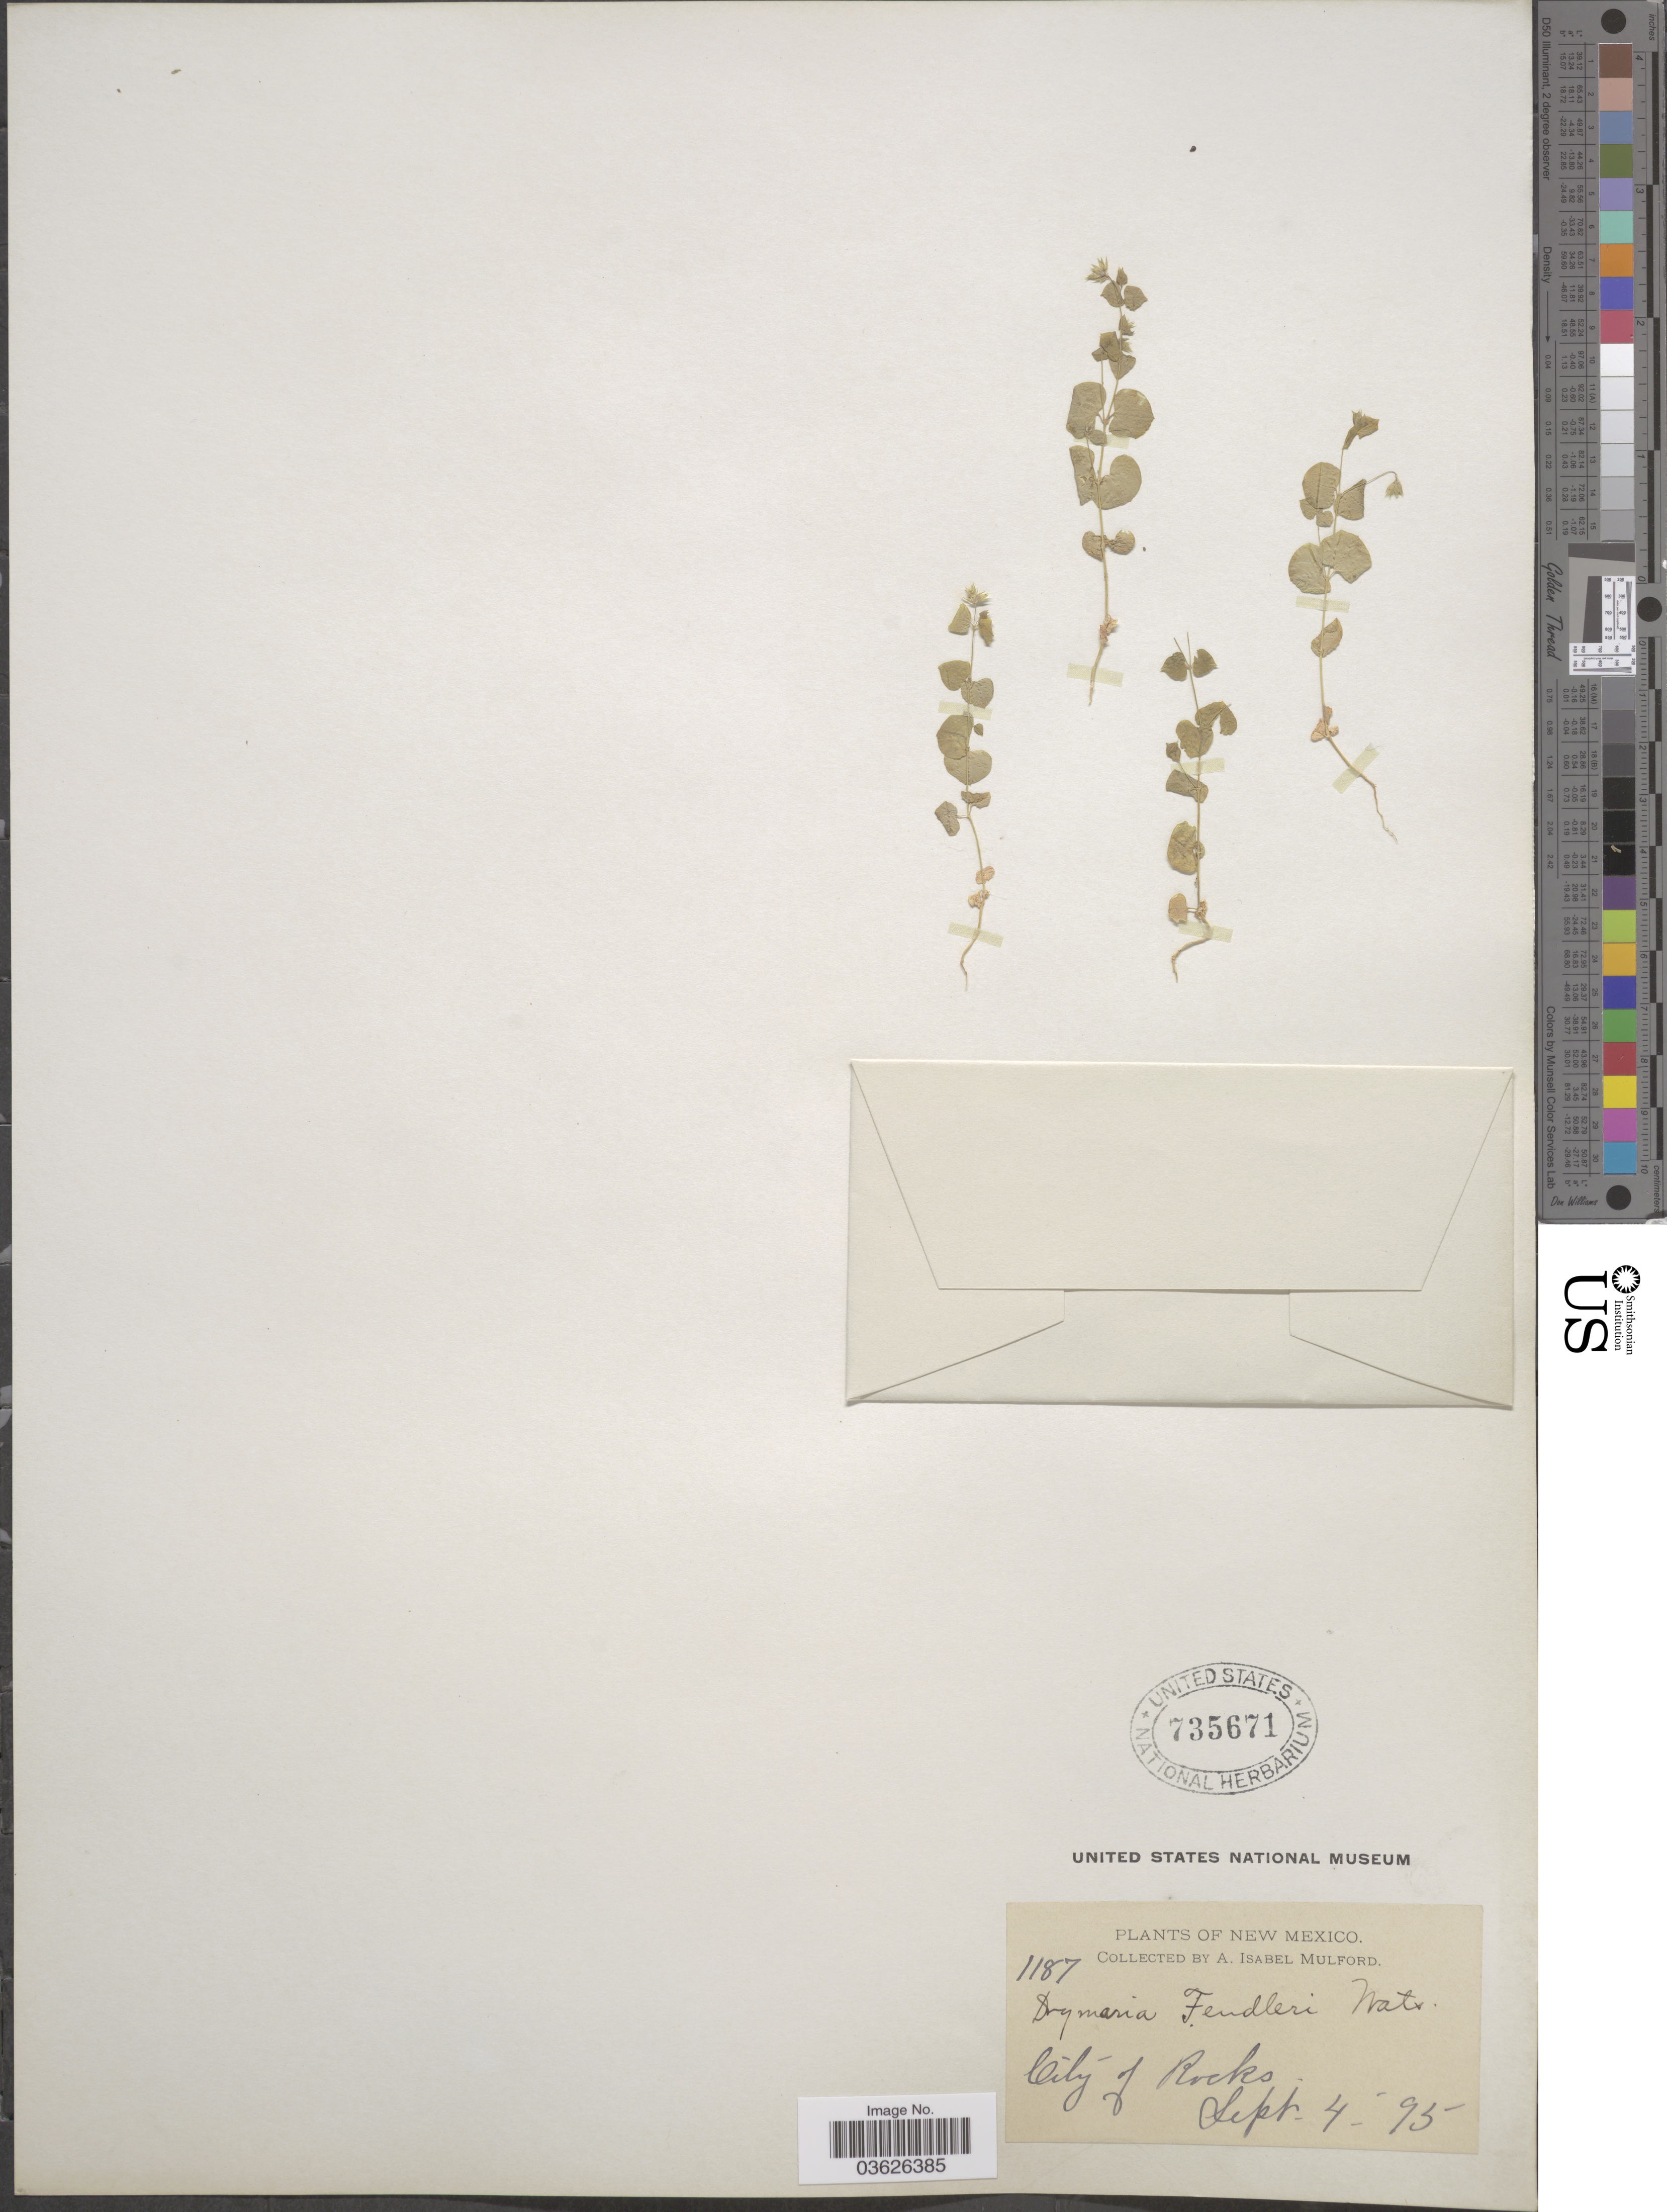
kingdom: Plantae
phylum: Tracheophyta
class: Magnoliopsida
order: Caryophyllales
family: Caryophyllaceae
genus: Drymaria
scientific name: Drymaria fendleri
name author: S. Watson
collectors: A. Mulford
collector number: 1187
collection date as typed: Transcribed d/m/y: 4/9/95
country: United States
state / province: New Mexico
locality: City of Rocks.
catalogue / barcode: US 735671